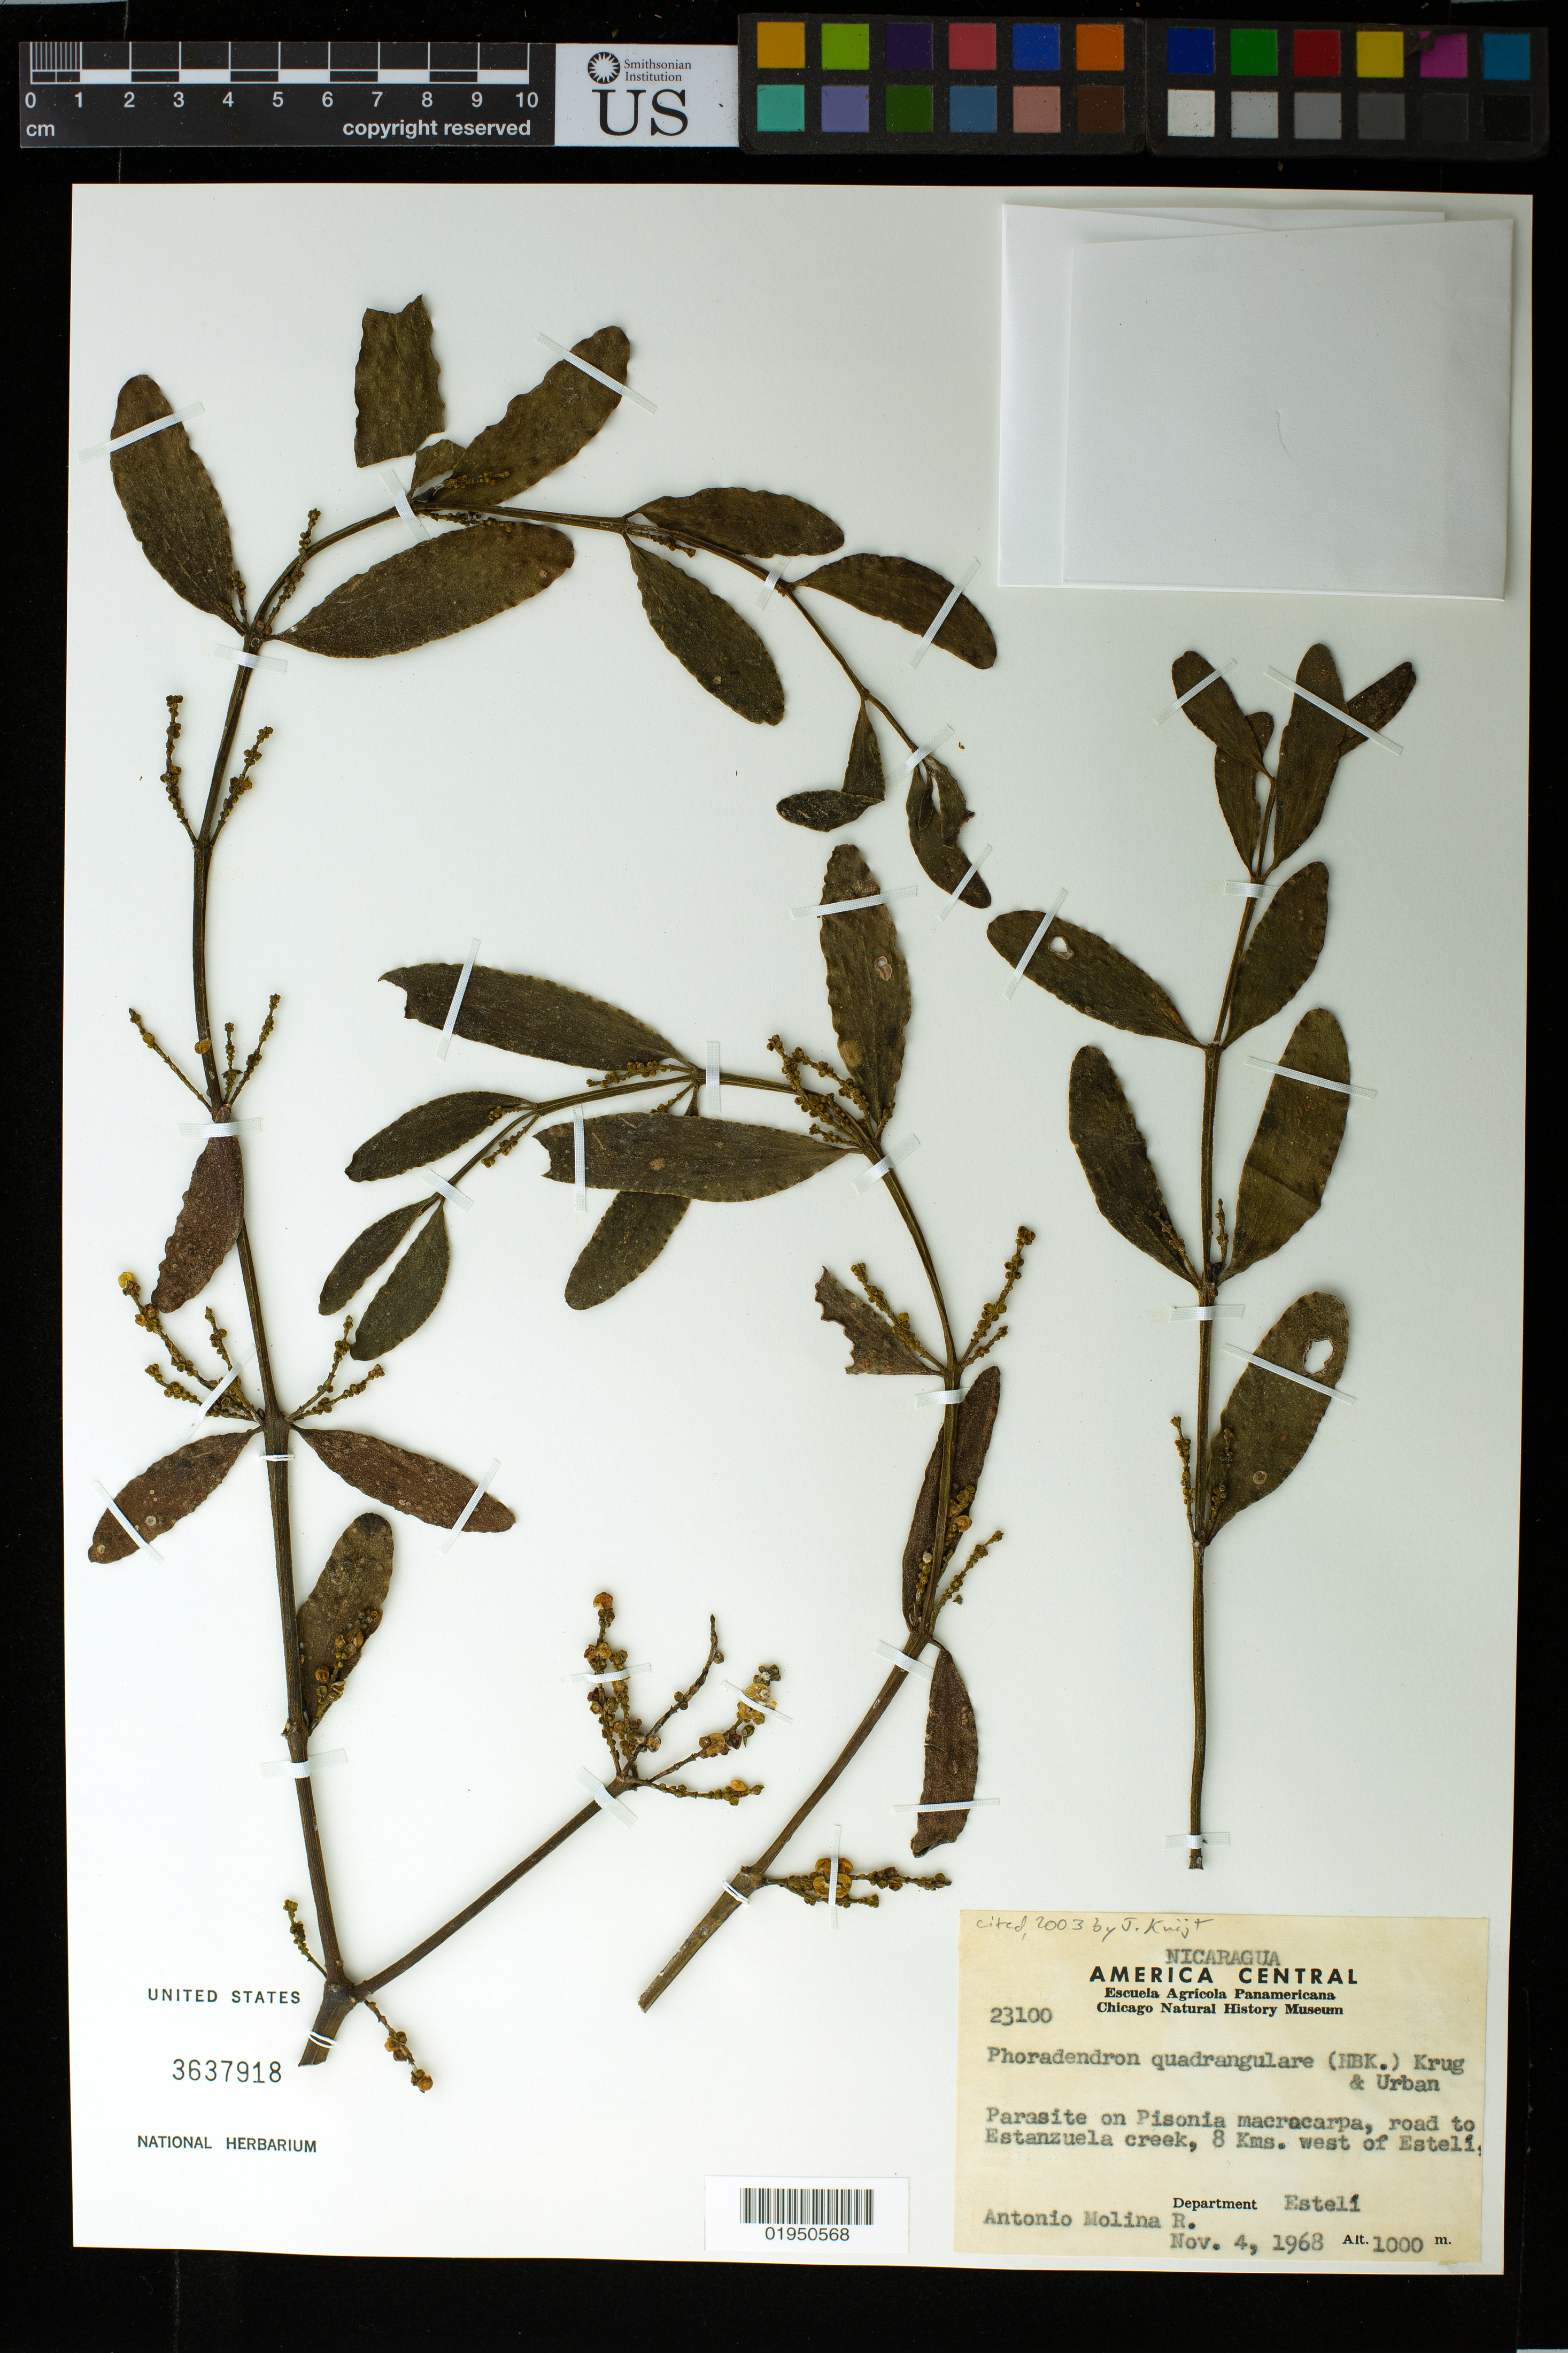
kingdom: Plantae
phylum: Tracheophyta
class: Magnoliopsida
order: Santalales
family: Viscaceae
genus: Phoradendron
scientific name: Phoradendron quadrangulare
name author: (Kunth) Griseb.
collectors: A. Molina R.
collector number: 23100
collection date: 1968-11-04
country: Nicaragua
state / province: Esteli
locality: road to Estanzuela creek, 8 km W of Esteli.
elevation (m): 1000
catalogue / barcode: US 3637918